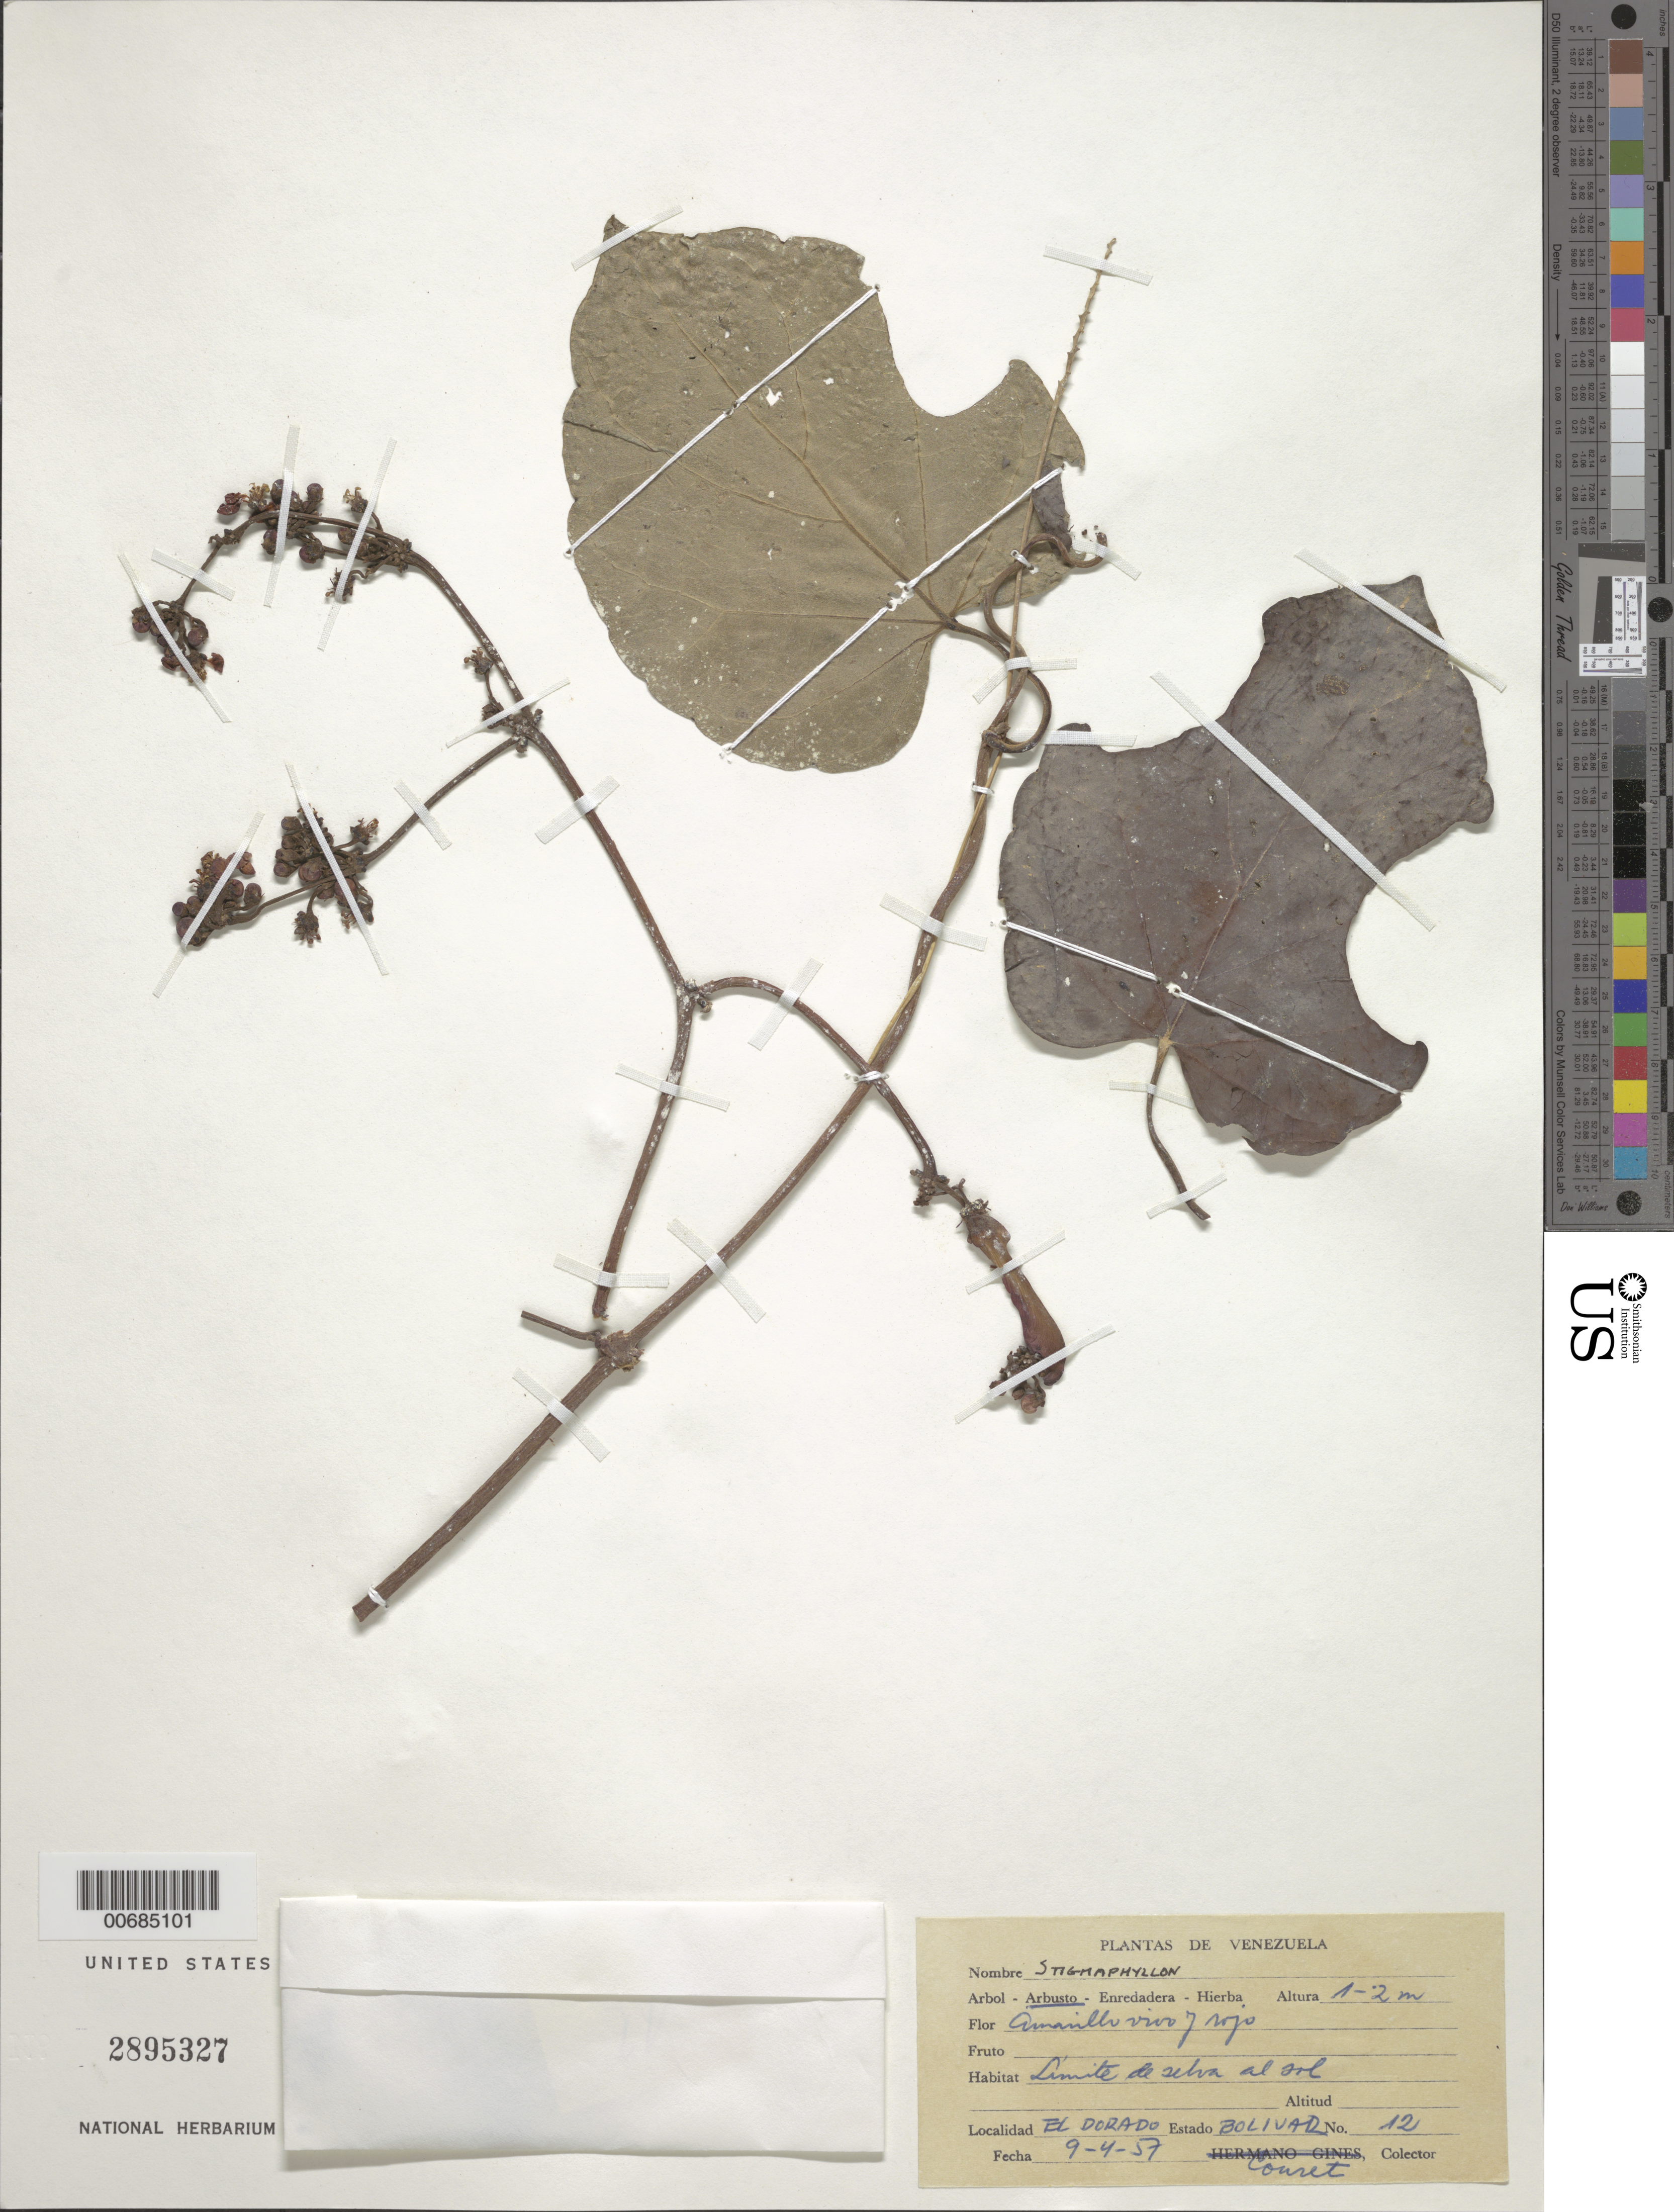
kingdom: Plantae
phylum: Tracheophyta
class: Magnoliopsida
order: Malpighiales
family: Malpighiaceae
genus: Stigmaphyllon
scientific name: Stigmaphyllon sp.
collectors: -. Couret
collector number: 12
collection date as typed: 9-Apr-57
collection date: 1957-04-09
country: Venezuela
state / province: Bolívar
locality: El Dorado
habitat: Edge of forest in sun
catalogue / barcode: US 2895327